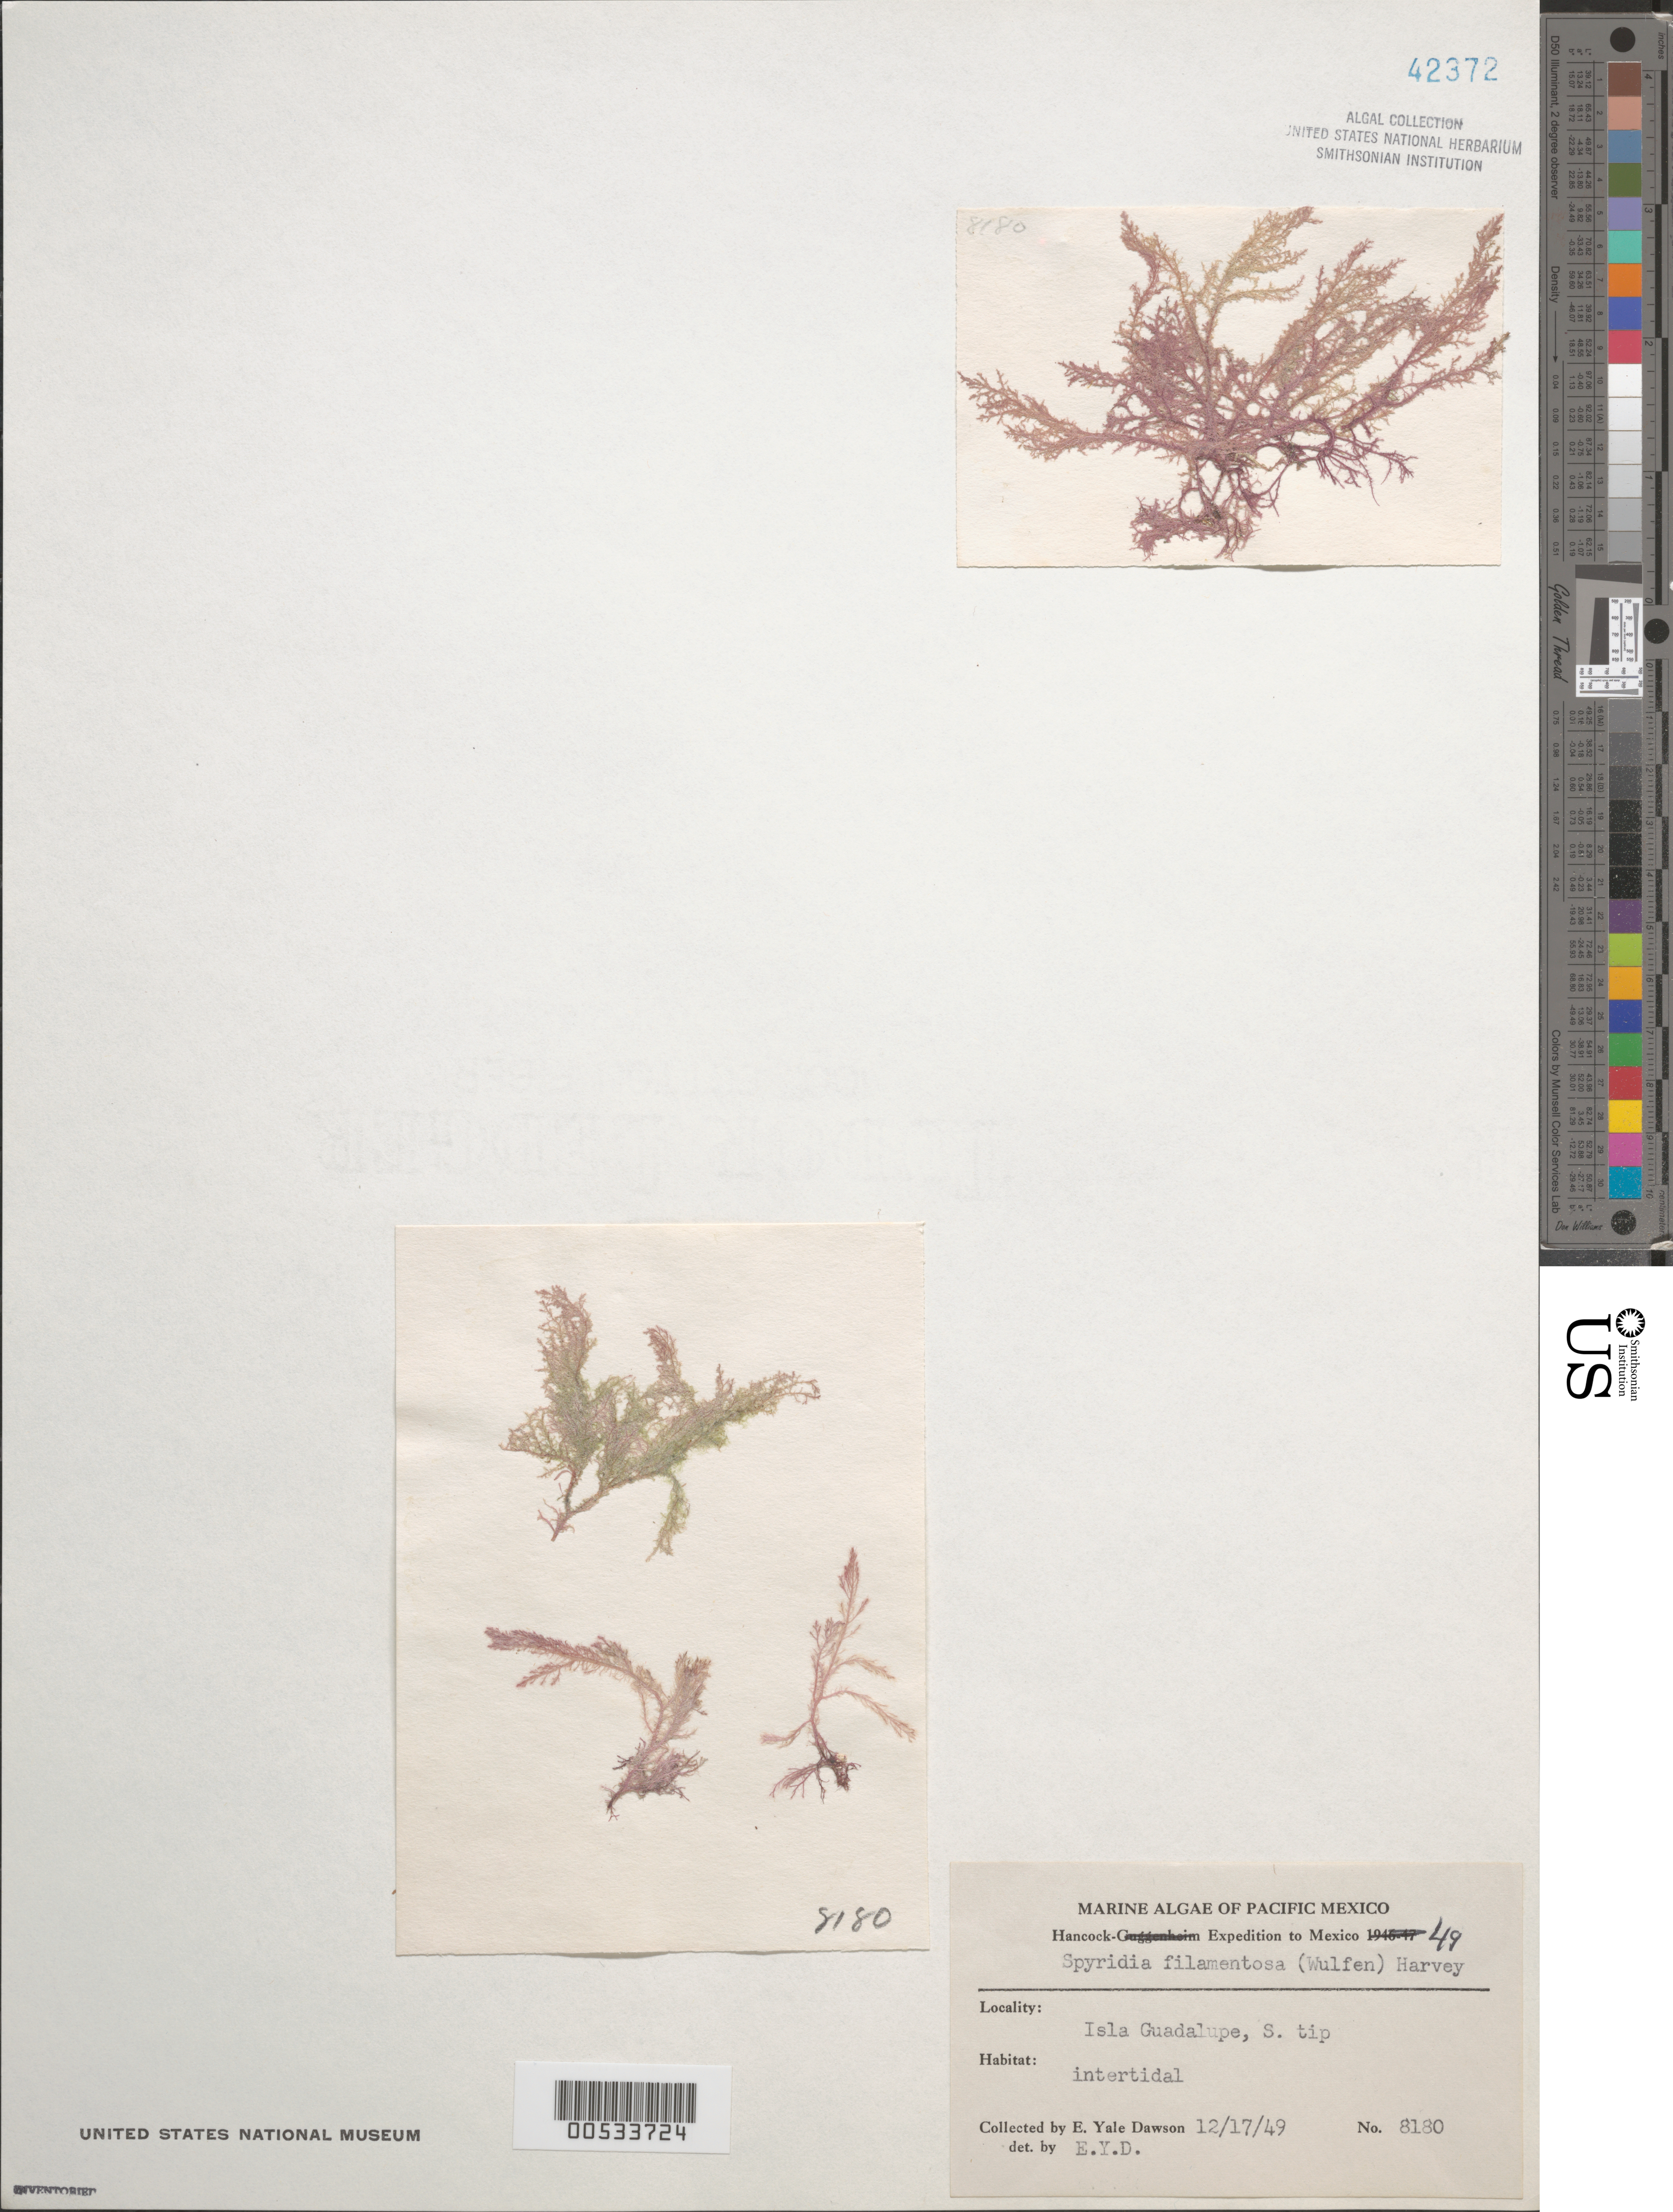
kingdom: Plantae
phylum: Rhodophyta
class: Florideophyceae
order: Ceramiales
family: Spyridiaceae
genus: Spyridia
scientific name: Spyridia filamentosa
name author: (Wulfen) Harv.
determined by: Dawson, E. Y.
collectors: E. Y. Dawson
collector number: EYD 8180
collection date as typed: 17 Dec 1949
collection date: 1949-12-17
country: Mexico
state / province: Baja California Norte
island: Isla Guadalupe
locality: South part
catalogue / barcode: US 42372